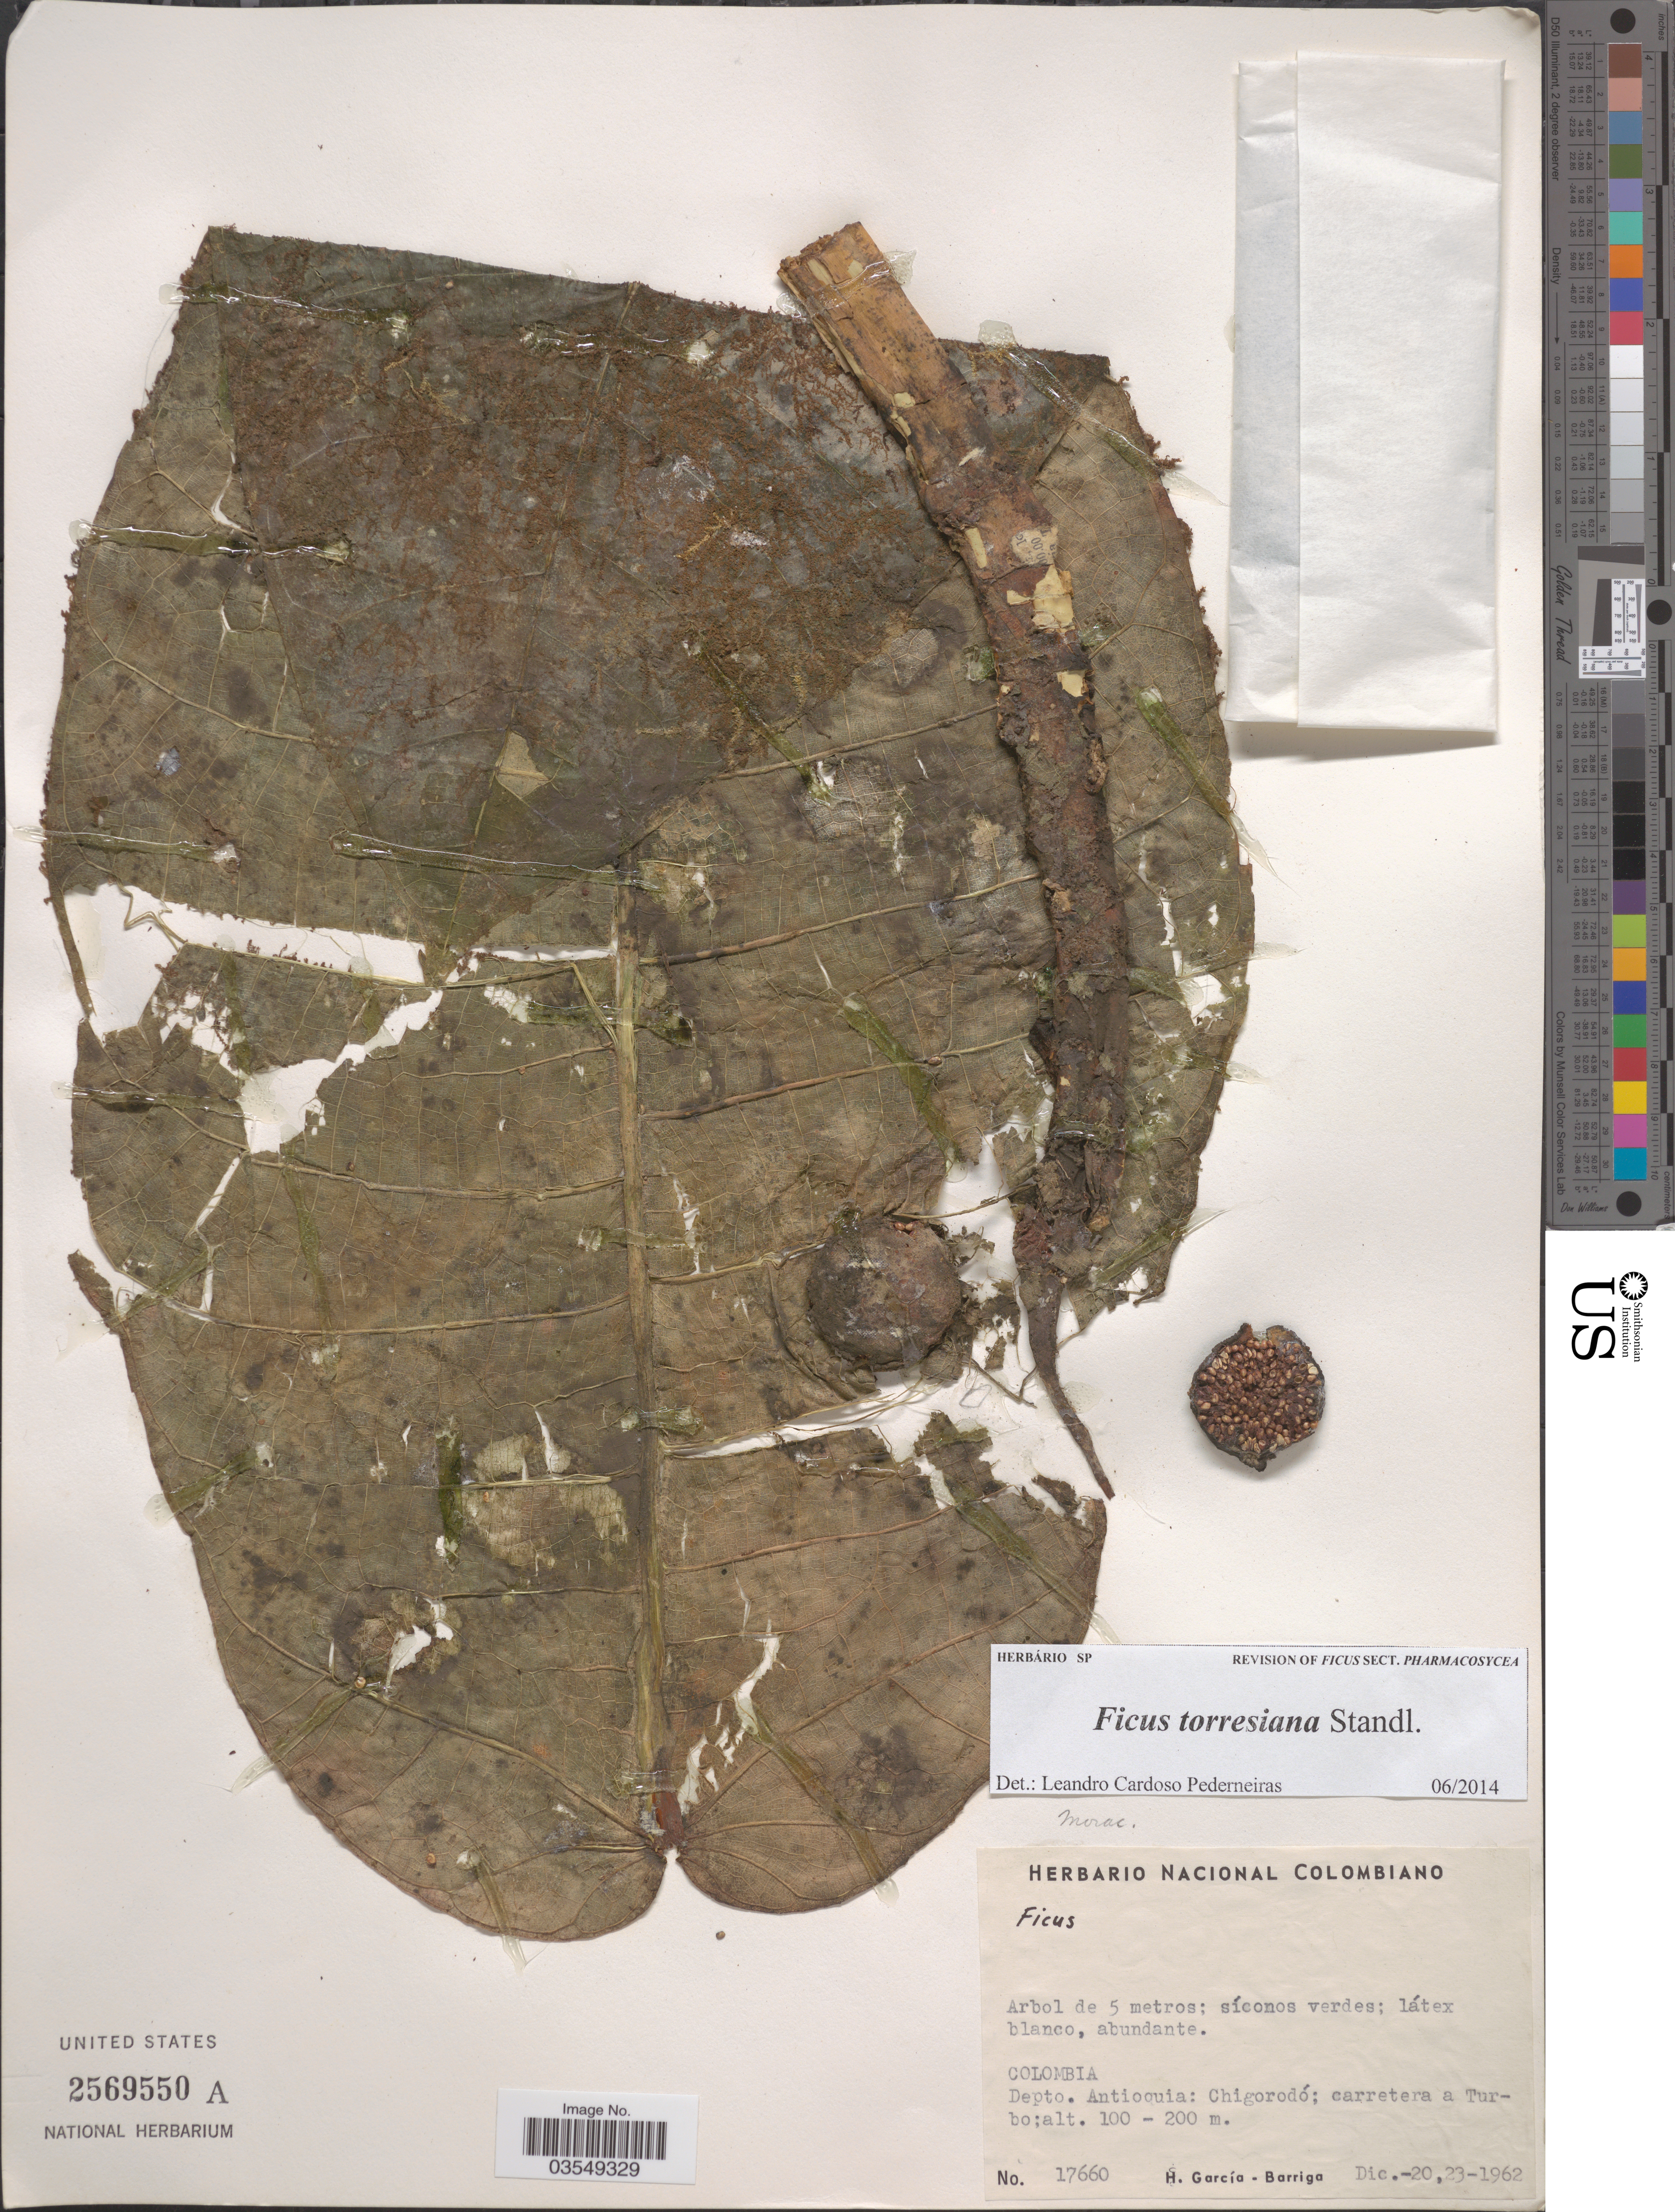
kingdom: Plantae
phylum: Tracheophyta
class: Magnoliopsida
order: Rosales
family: Moraceae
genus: Ficus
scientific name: Ficus torresiana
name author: Standl.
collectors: H. García Barriga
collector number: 17660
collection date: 1962-12-20/1962-12-23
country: Colombia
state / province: Antioquia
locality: Depto. Antioquia: Chigorodó; carretera a Turbo.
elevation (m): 100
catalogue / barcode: US 2569550A